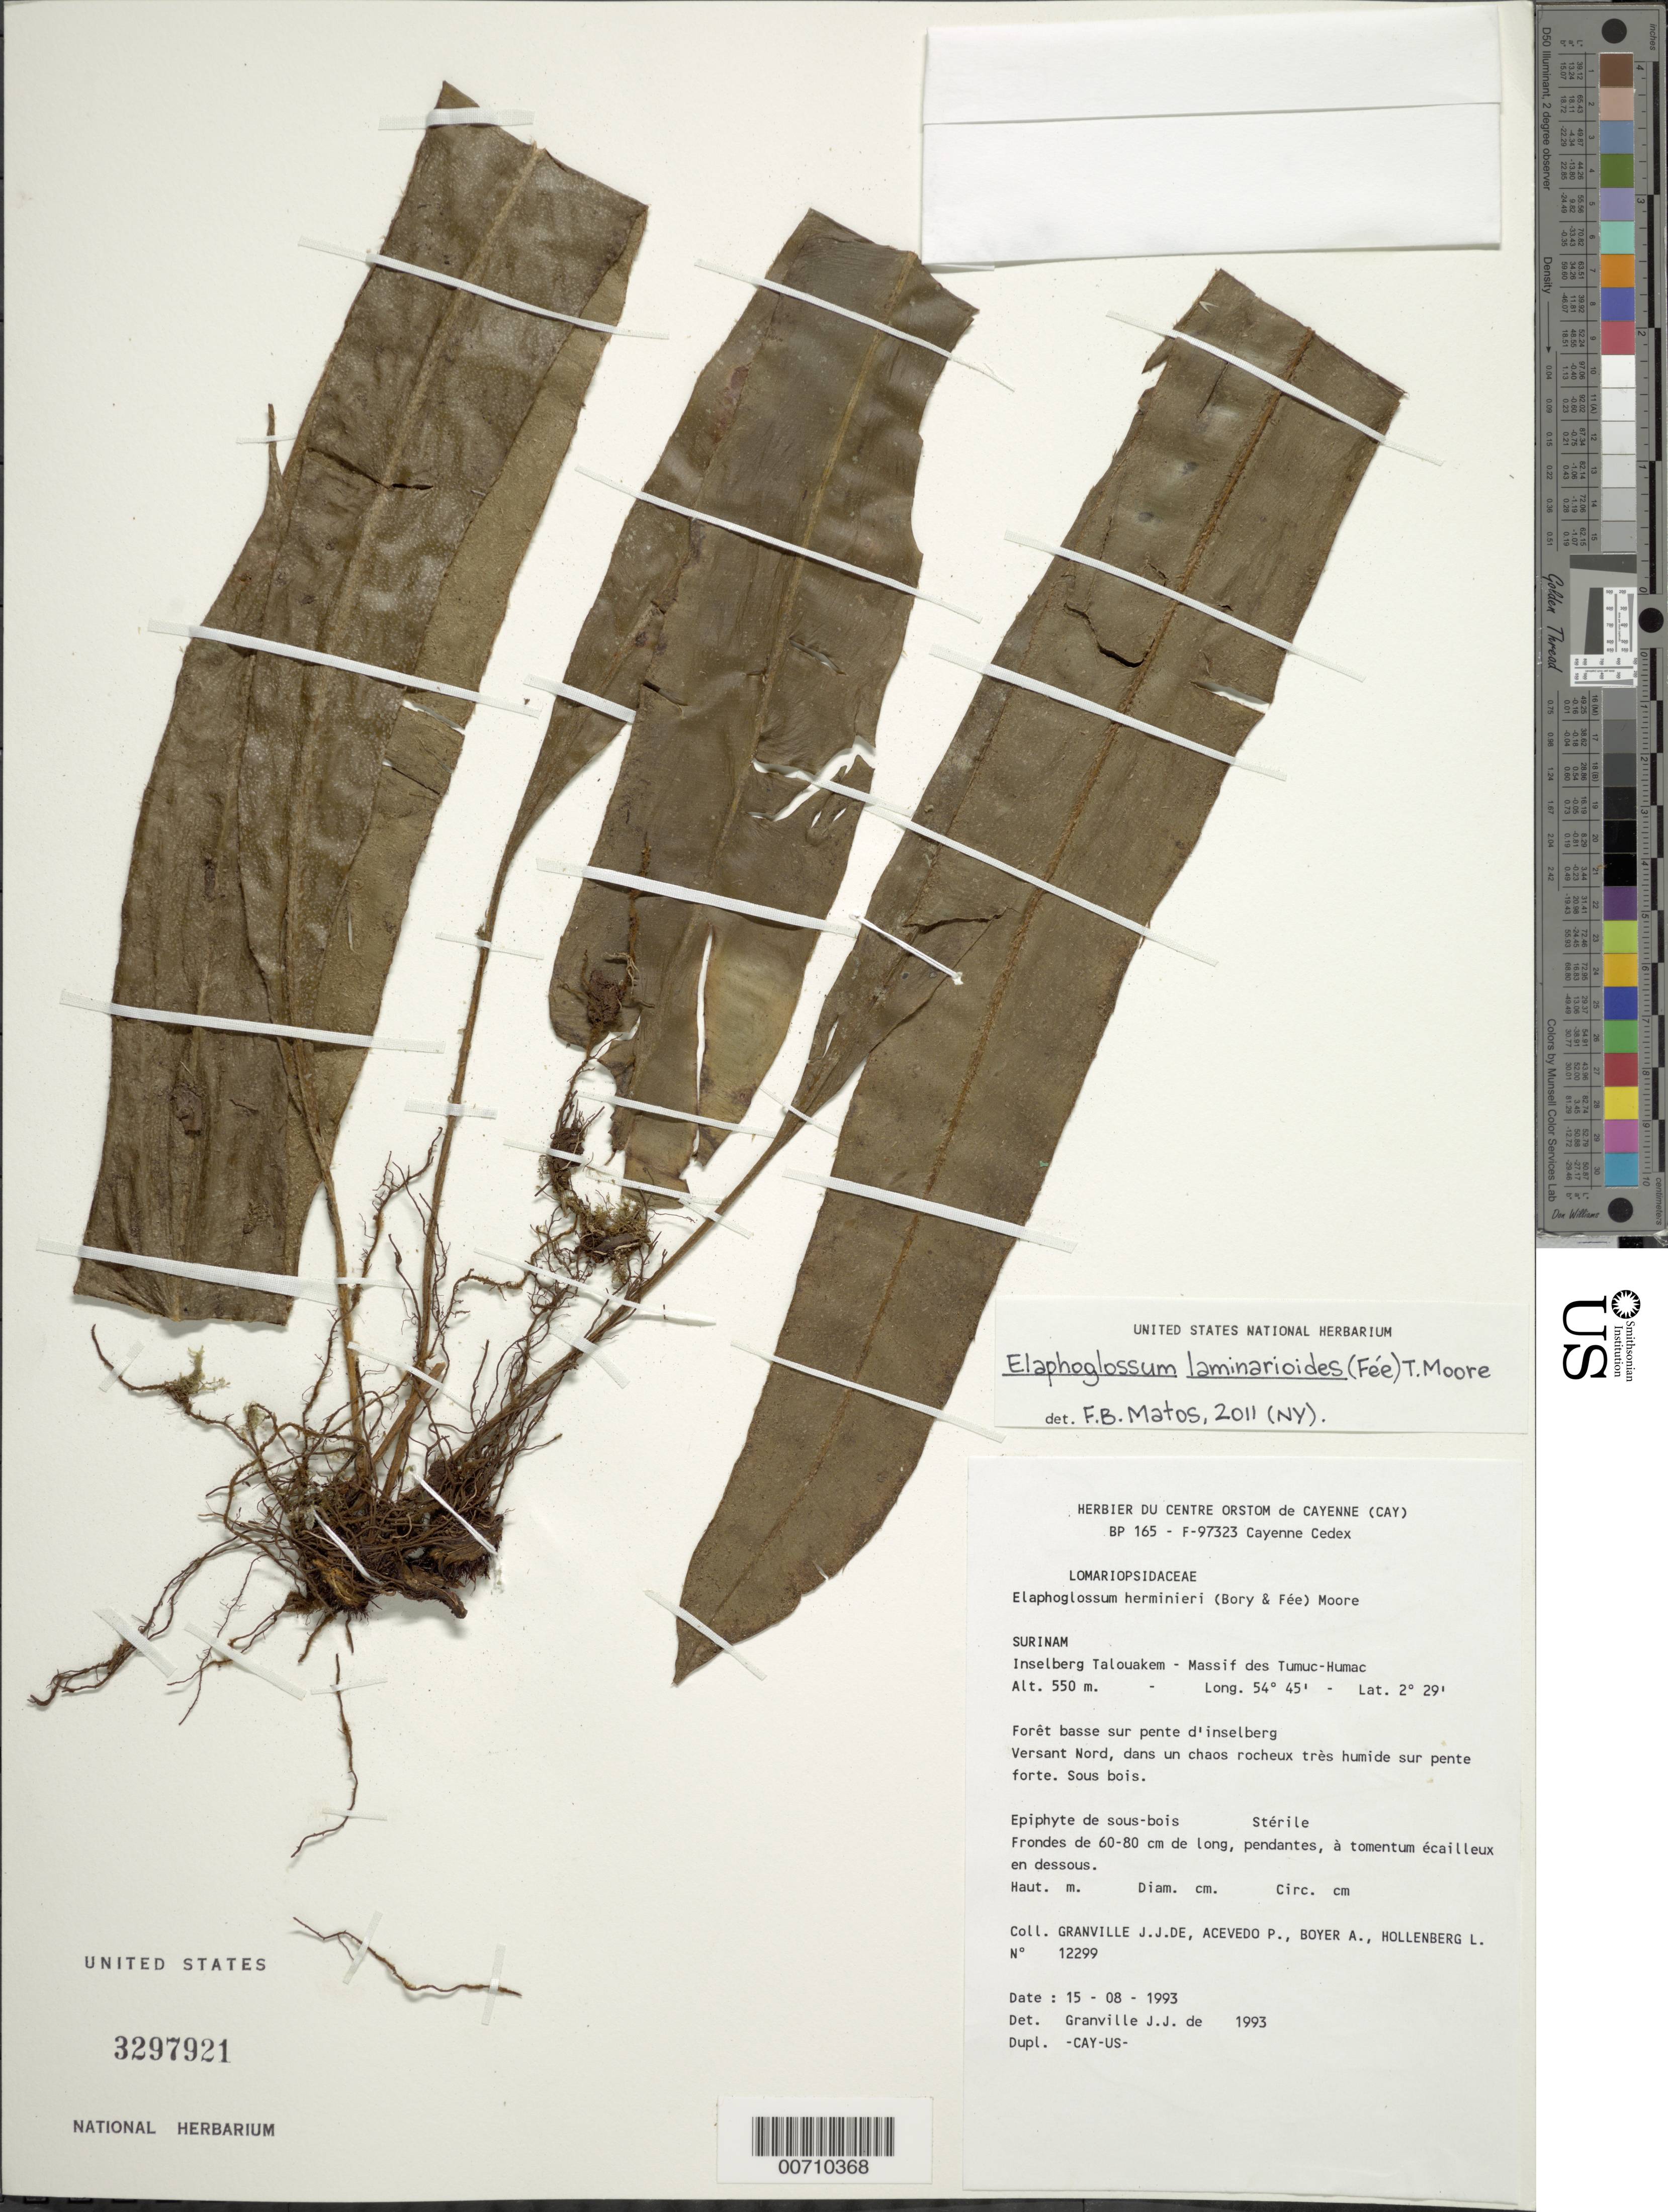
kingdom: Plantae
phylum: Tracheophyta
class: Polypodiopsida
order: Polypodiales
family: Dryopteridaceae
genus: Elaphoglossum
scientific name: Elaphoglossum laminarioides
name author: (Bory ex Fée) T. Moore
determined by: Matos, F. B.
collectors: J.-J. de Granville, P. Acevedo-Rodr., A. Boyer & L. Hollenberg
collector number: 12299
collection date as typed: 15-Aug-93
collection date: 1993-08-15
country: Suriname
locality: Inselberg Talouakem, Massif des Tumuc-Humac, versant Nord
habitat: Forêt basse sur pente d'inselberg. Dans un chaos rocheux très humide sur pente forte. Sous bois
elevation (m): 550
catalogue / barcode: US 3297921